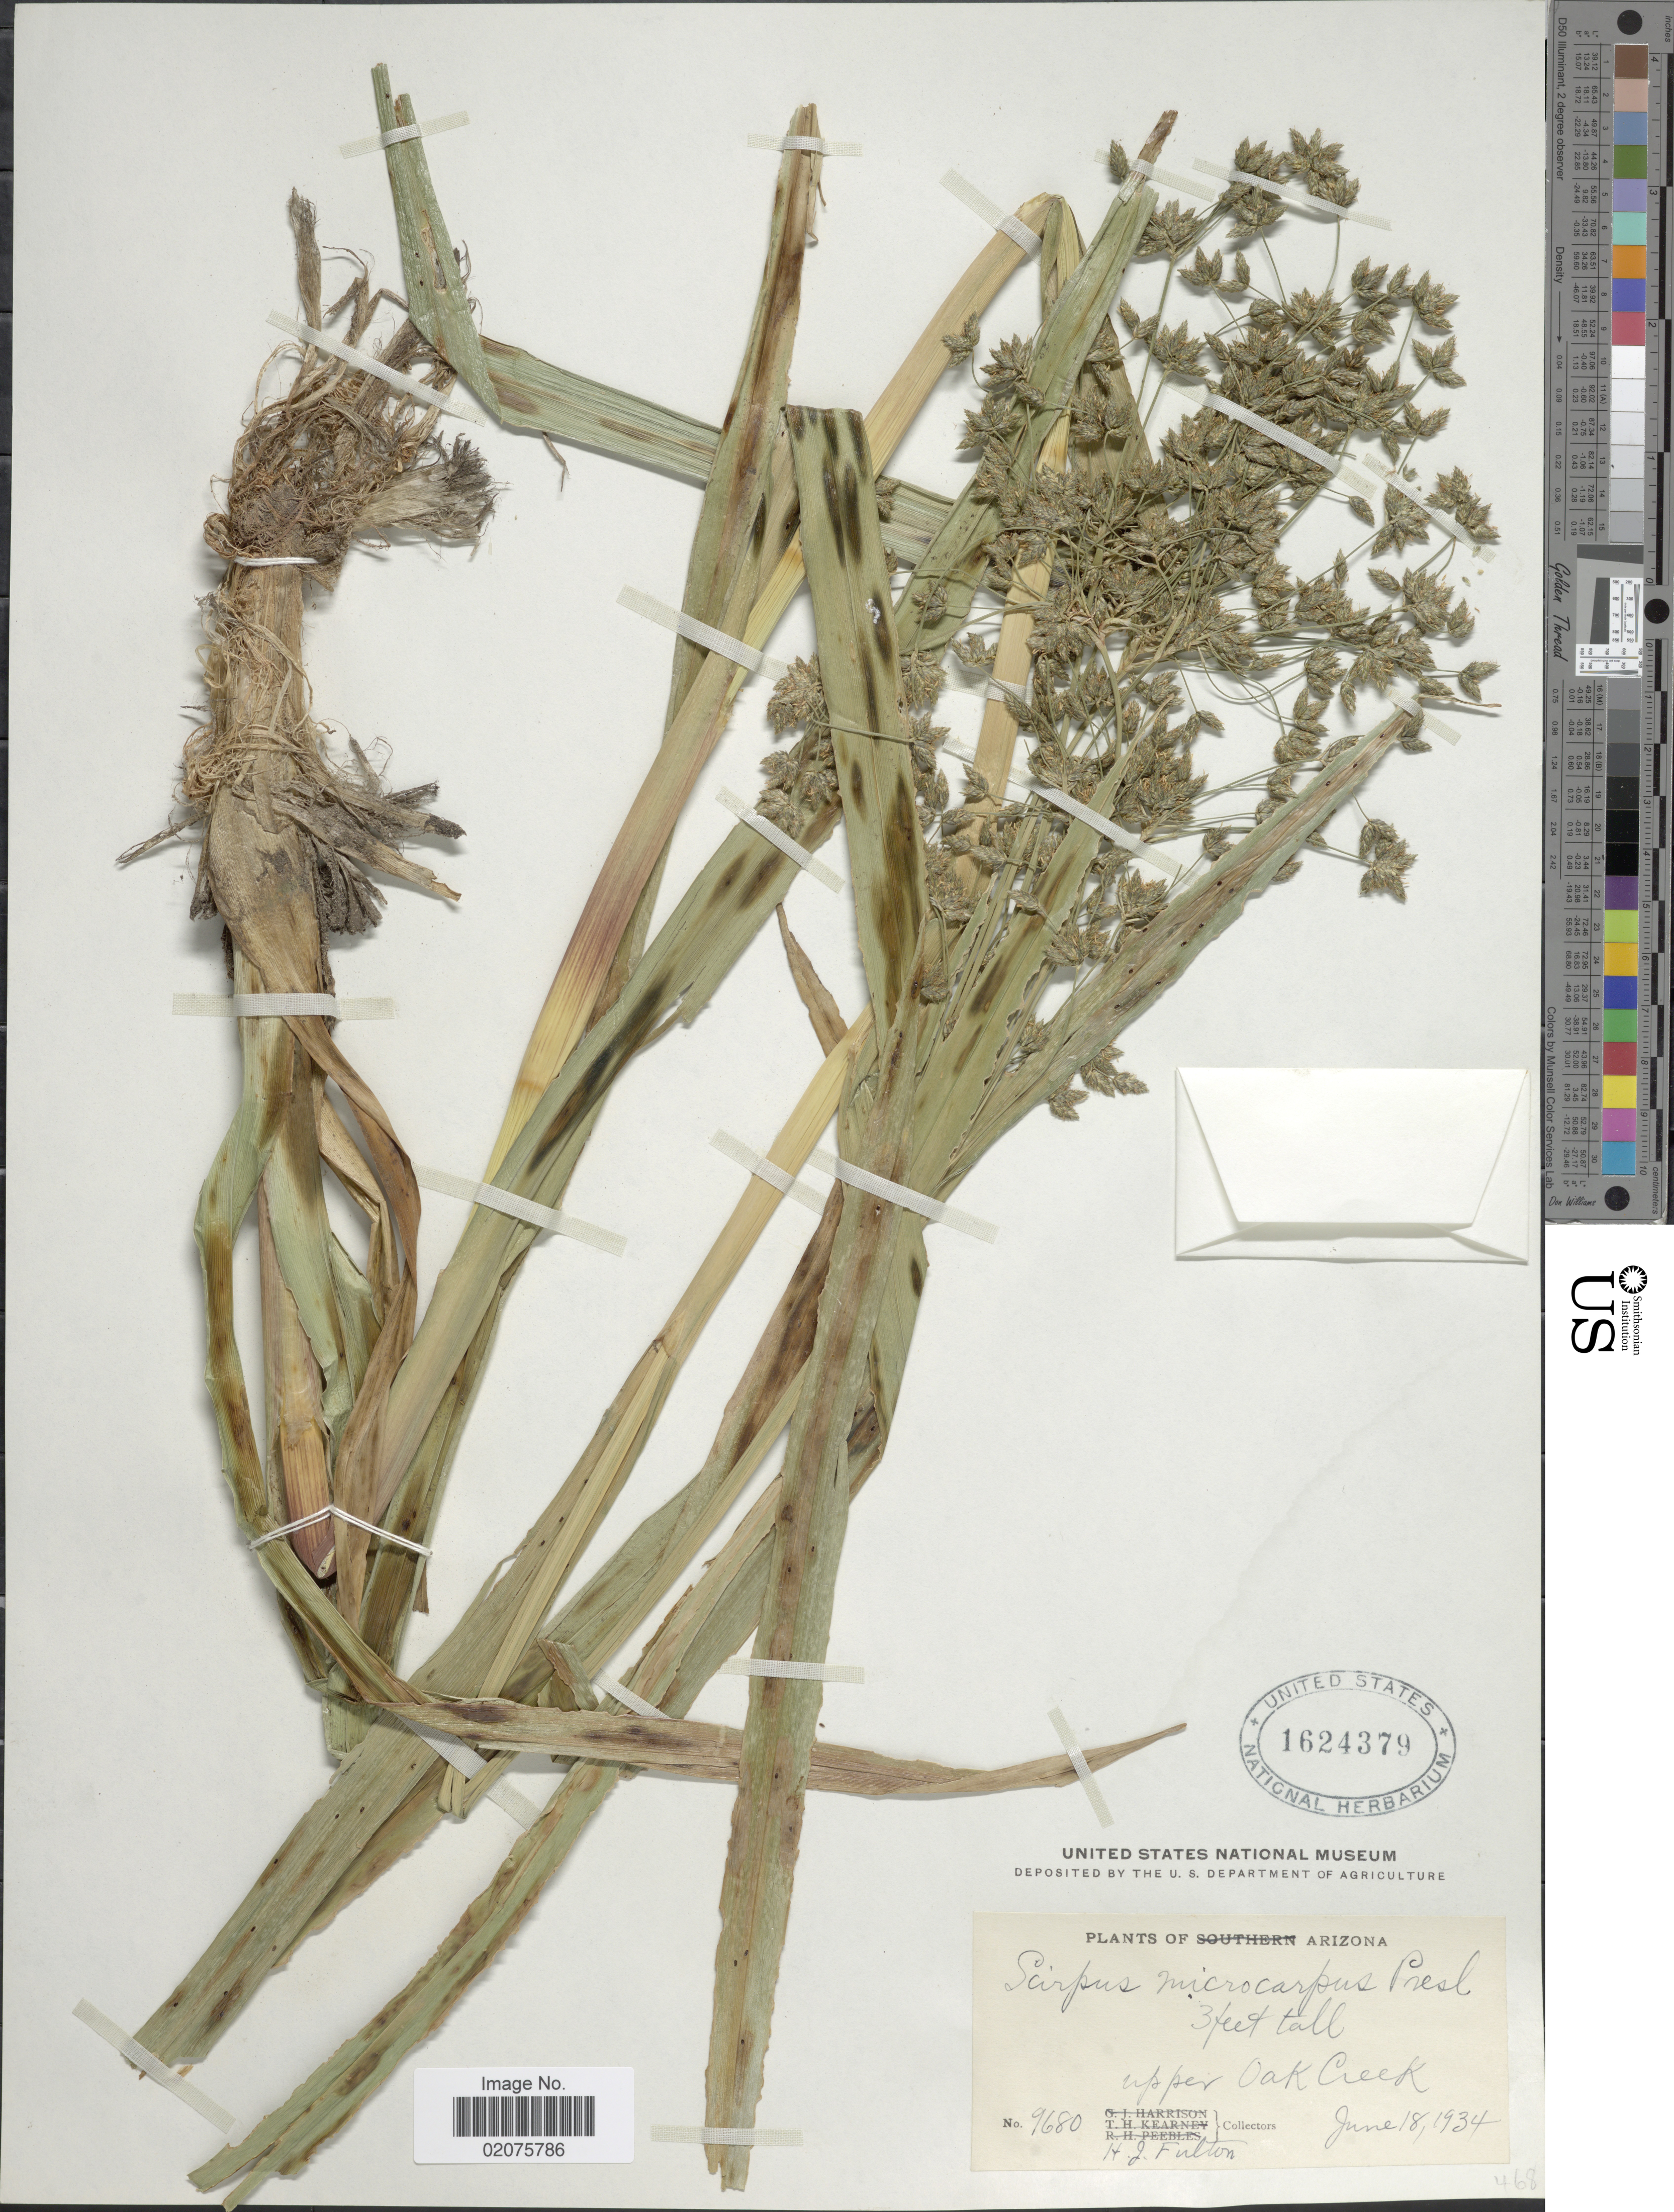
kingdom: Plantae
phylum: Tracheophyta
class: Liliopsida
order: Poales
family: Cyperaceae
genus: Scirpus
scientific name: Scirpus microcarpus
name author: J. Presl & C. Presl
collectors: H. Fulton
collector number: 9680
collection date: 1934-06-18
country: United States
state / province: Arizona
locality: Upper Oak Creek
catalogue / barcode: US 1624379